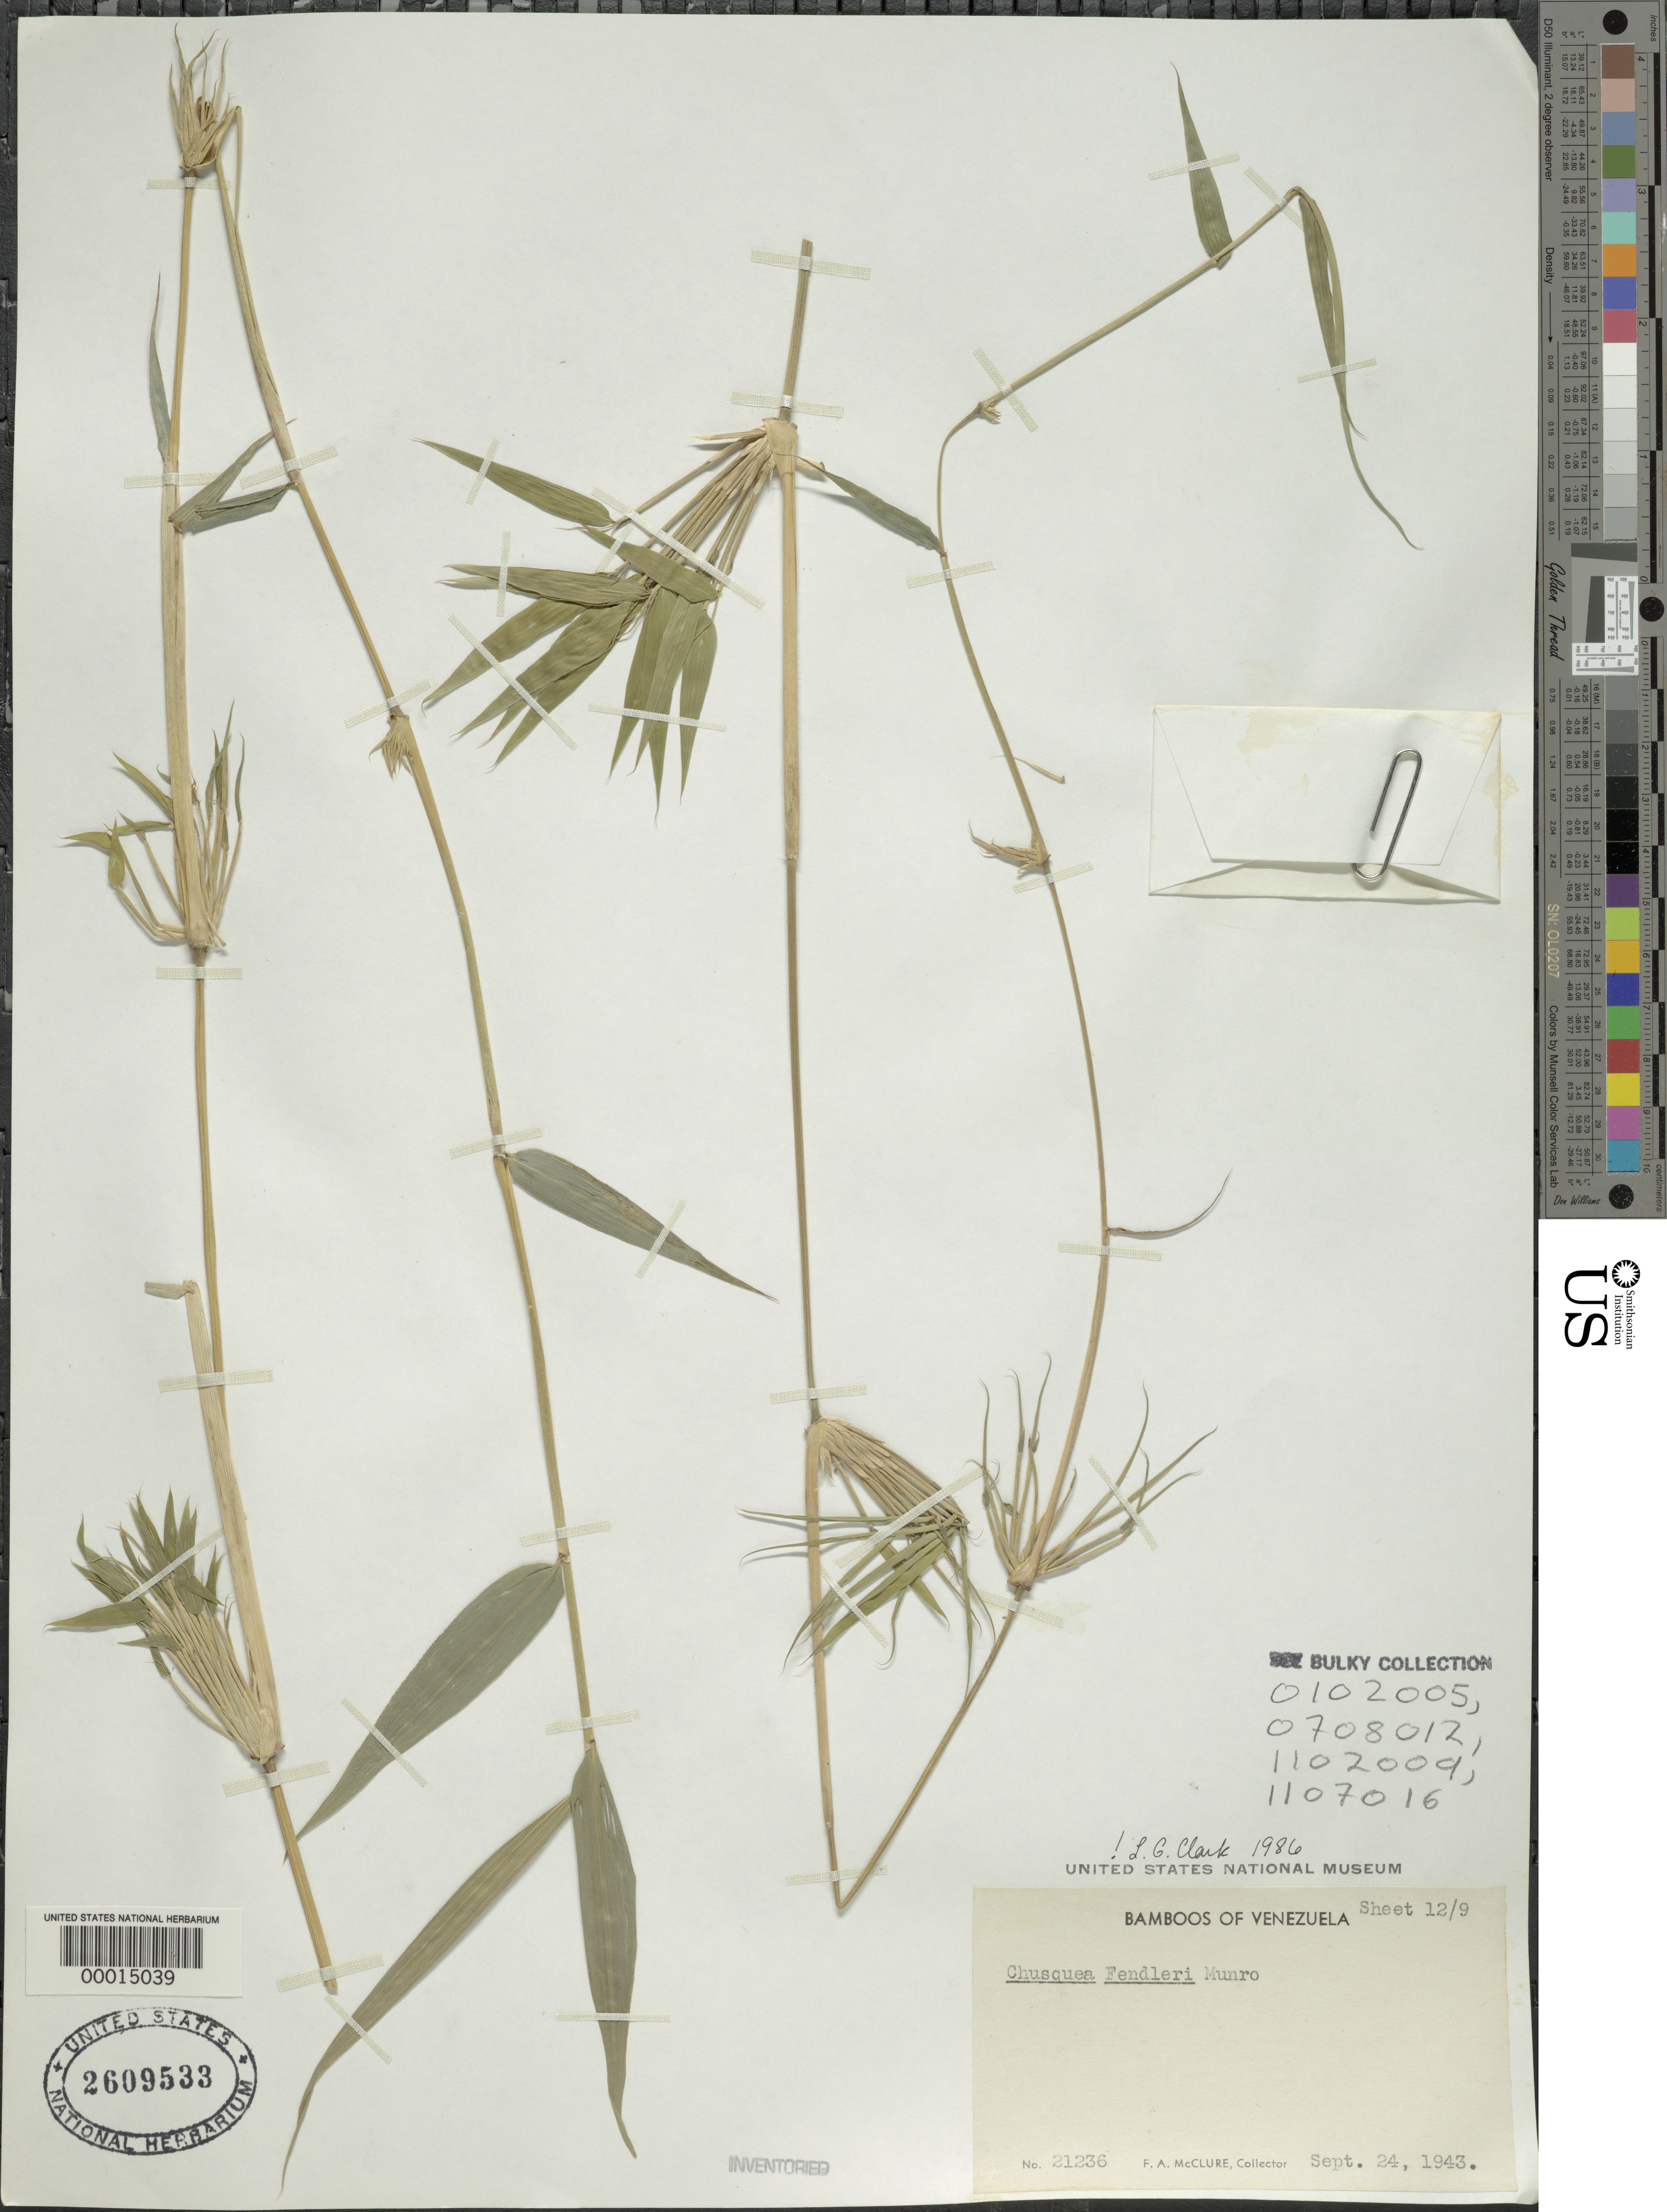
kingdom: Plantae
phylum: Tracheophyta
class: Liliopsida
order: Poales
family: Poaceae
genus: Chusquea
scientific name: Chusquea fendleri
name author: Munro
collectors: F. A. McClure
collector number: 21236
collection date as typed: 24 Sep 1943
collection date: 1943-09-24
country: Venezuela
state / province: Distrito Federal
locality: El junquito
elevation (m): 2000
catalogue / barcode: US 2609533